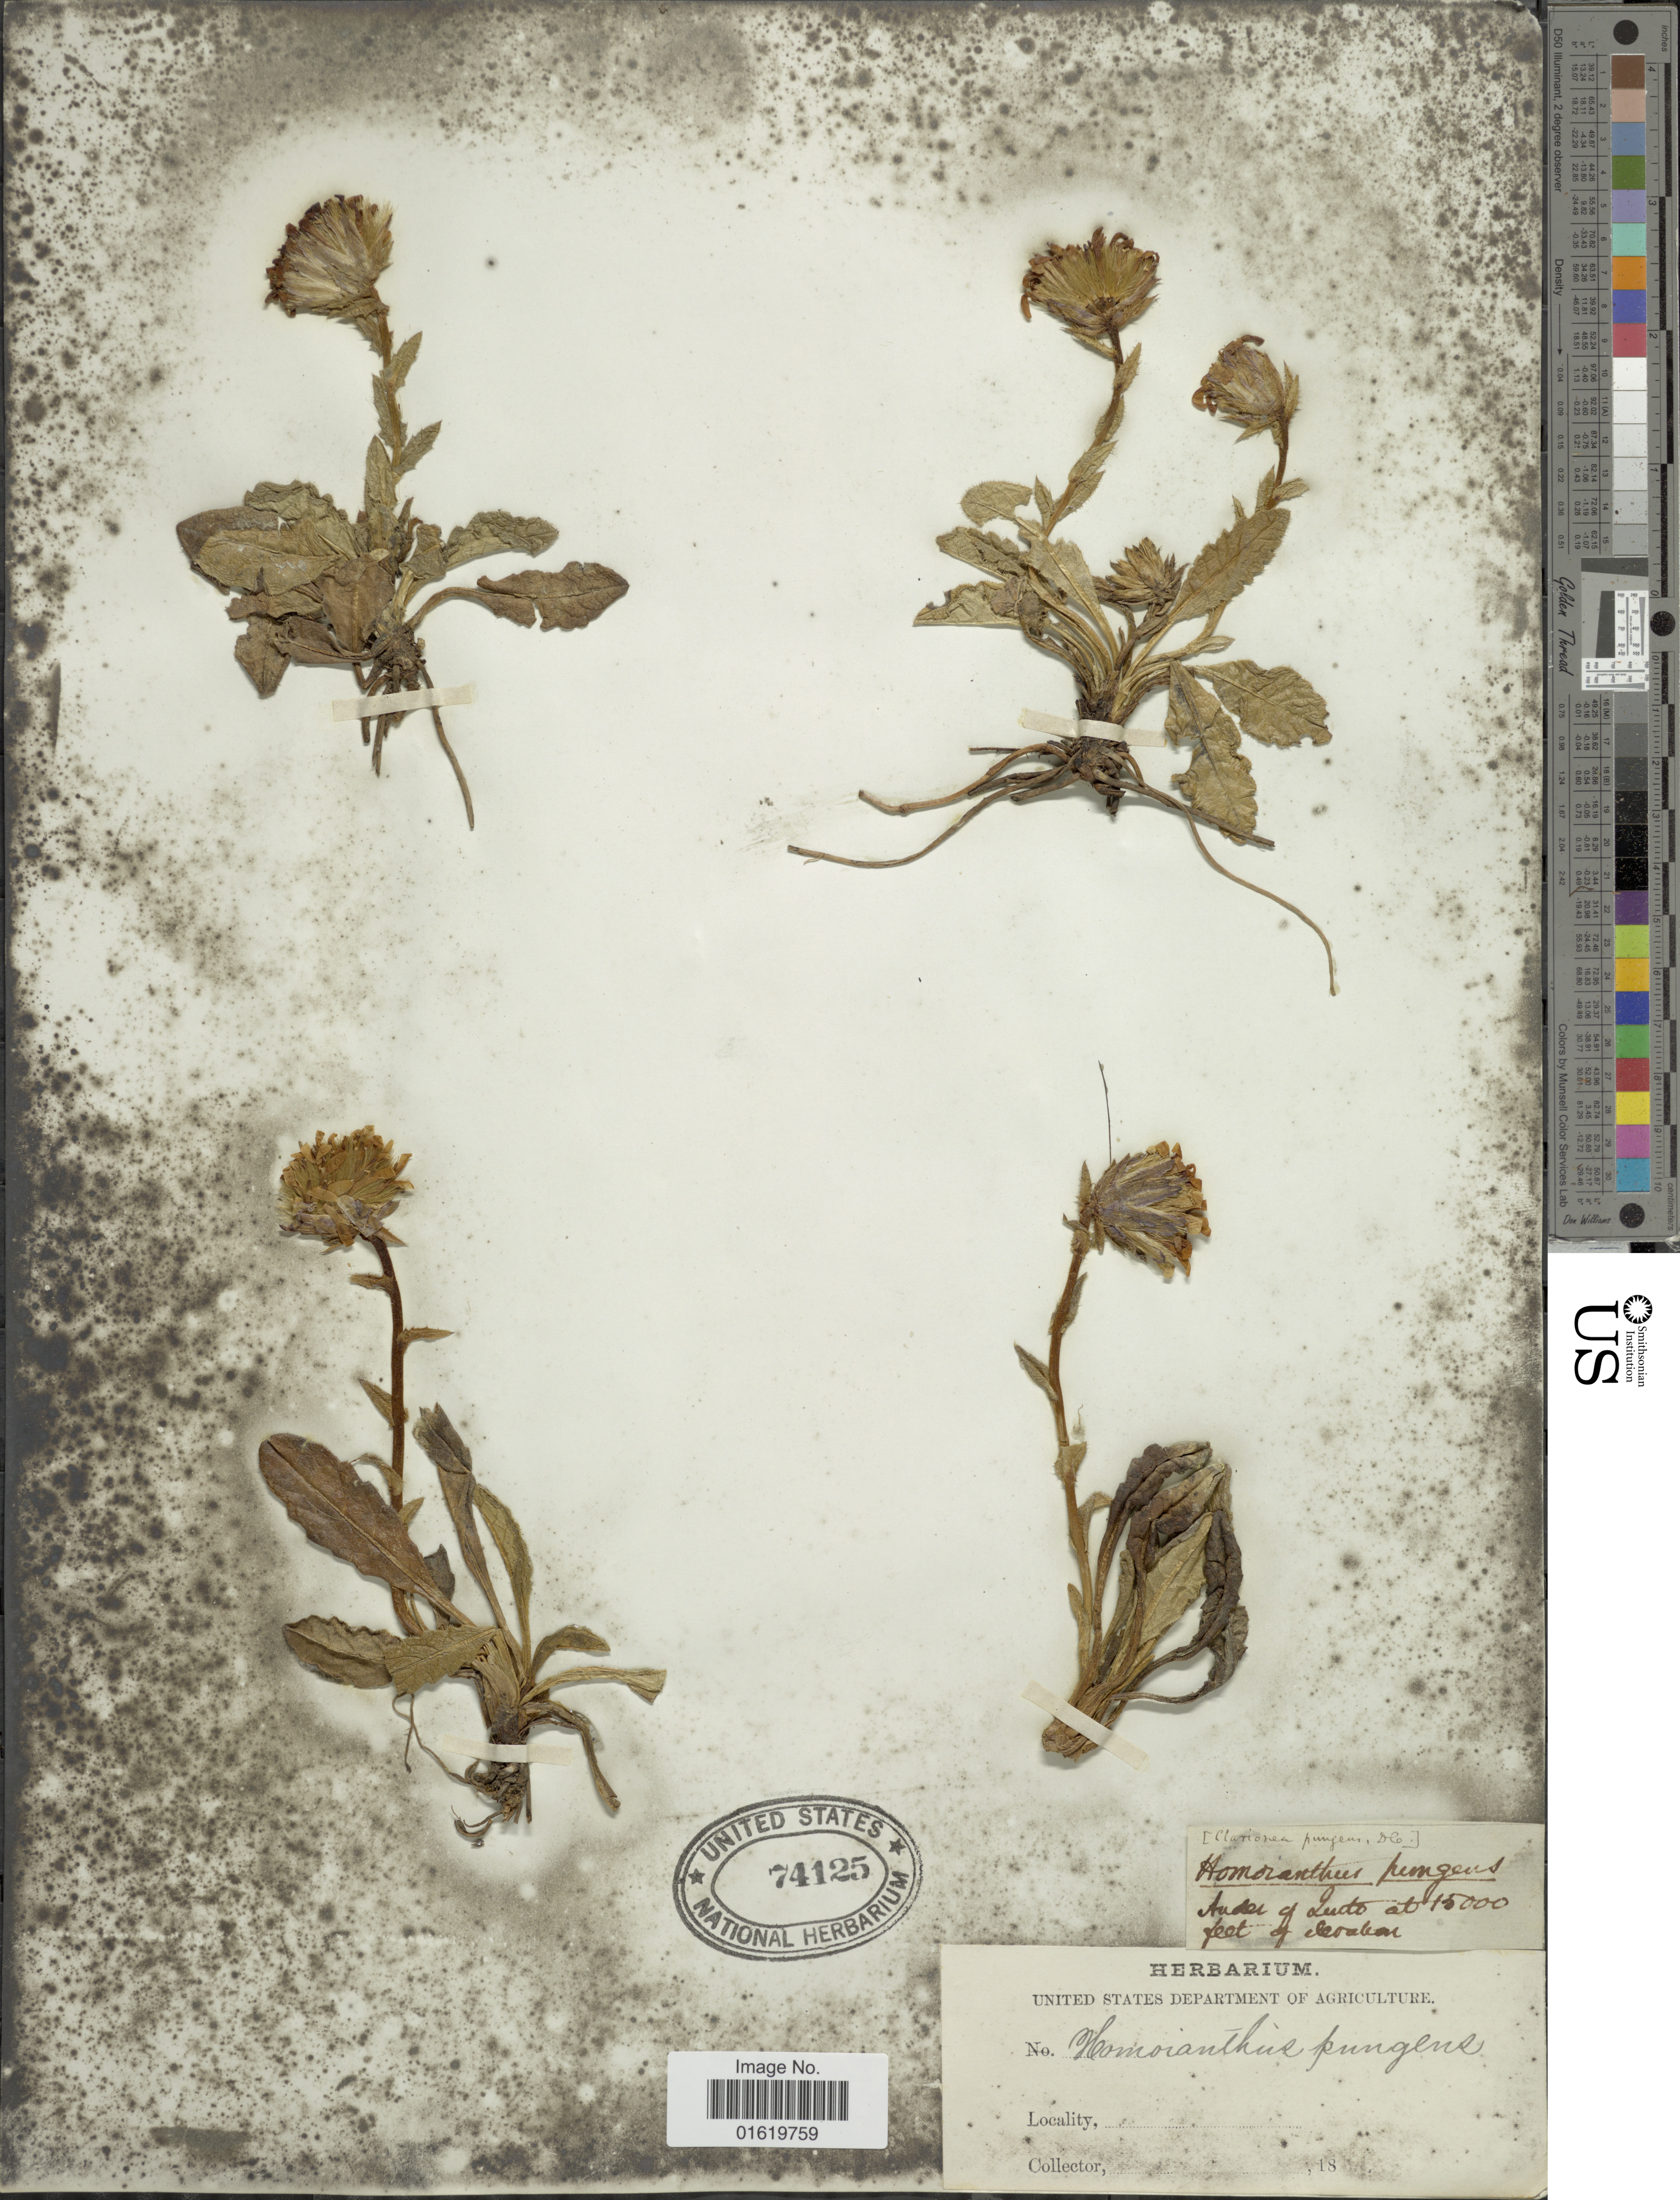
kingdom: Plantae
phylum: Tracheophyta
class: Magnoliopsida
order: Asterales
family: Asteraceae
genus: Perezia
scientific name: Perezia pungens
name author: (Humb. & Bonpl.) Less.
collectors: United States Department of Agriculture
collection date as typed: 18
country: Ecuador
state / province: Pichincha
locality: Andes of Quito .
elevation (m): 4572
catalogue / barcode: US 74125